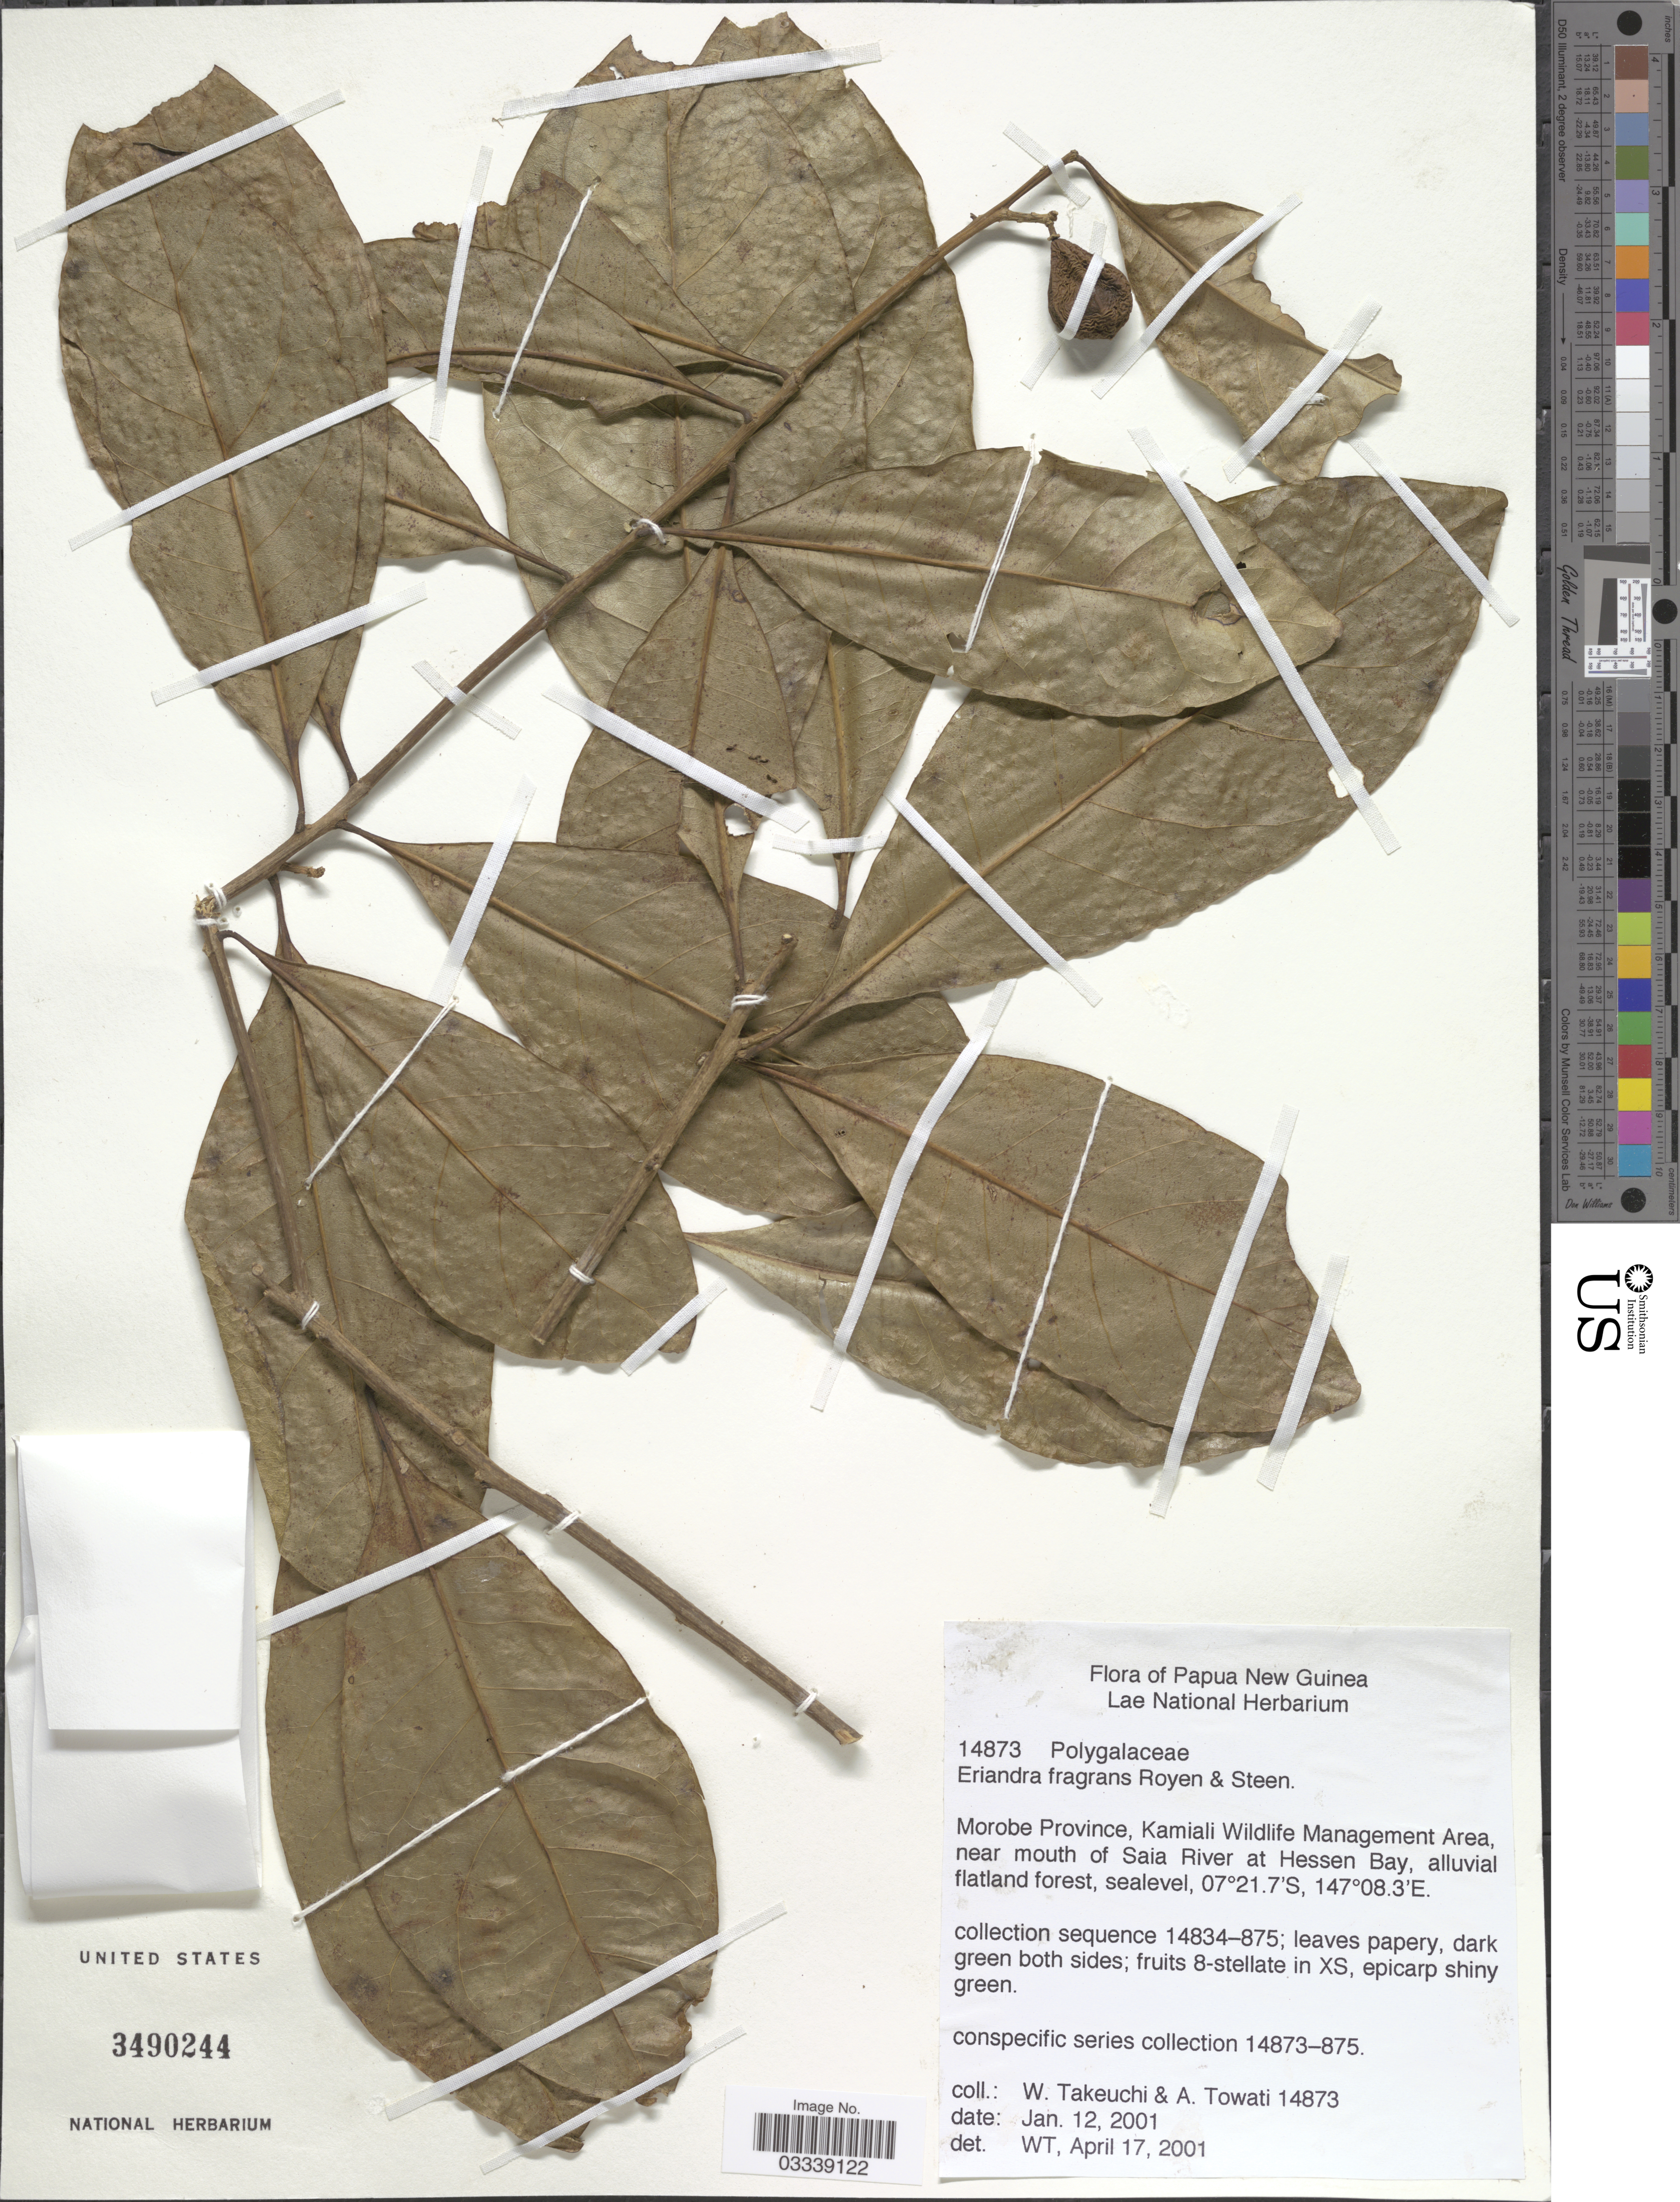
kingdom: Plantae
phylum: Tracheophyta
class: Magnoliopsida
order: Fabales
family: Polygalaceae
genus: Eriandra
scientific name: Eriandra fragrans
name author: P. Royen & Steenis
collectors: W. Takeuchi & A. Towati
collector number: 14873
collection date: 2001-01-12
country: Papua New Guinea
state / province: Morobe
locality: Kamiali Wildlife Management Area, near mouth of Saia River at Hessen Bay.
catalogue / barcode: US 3490244